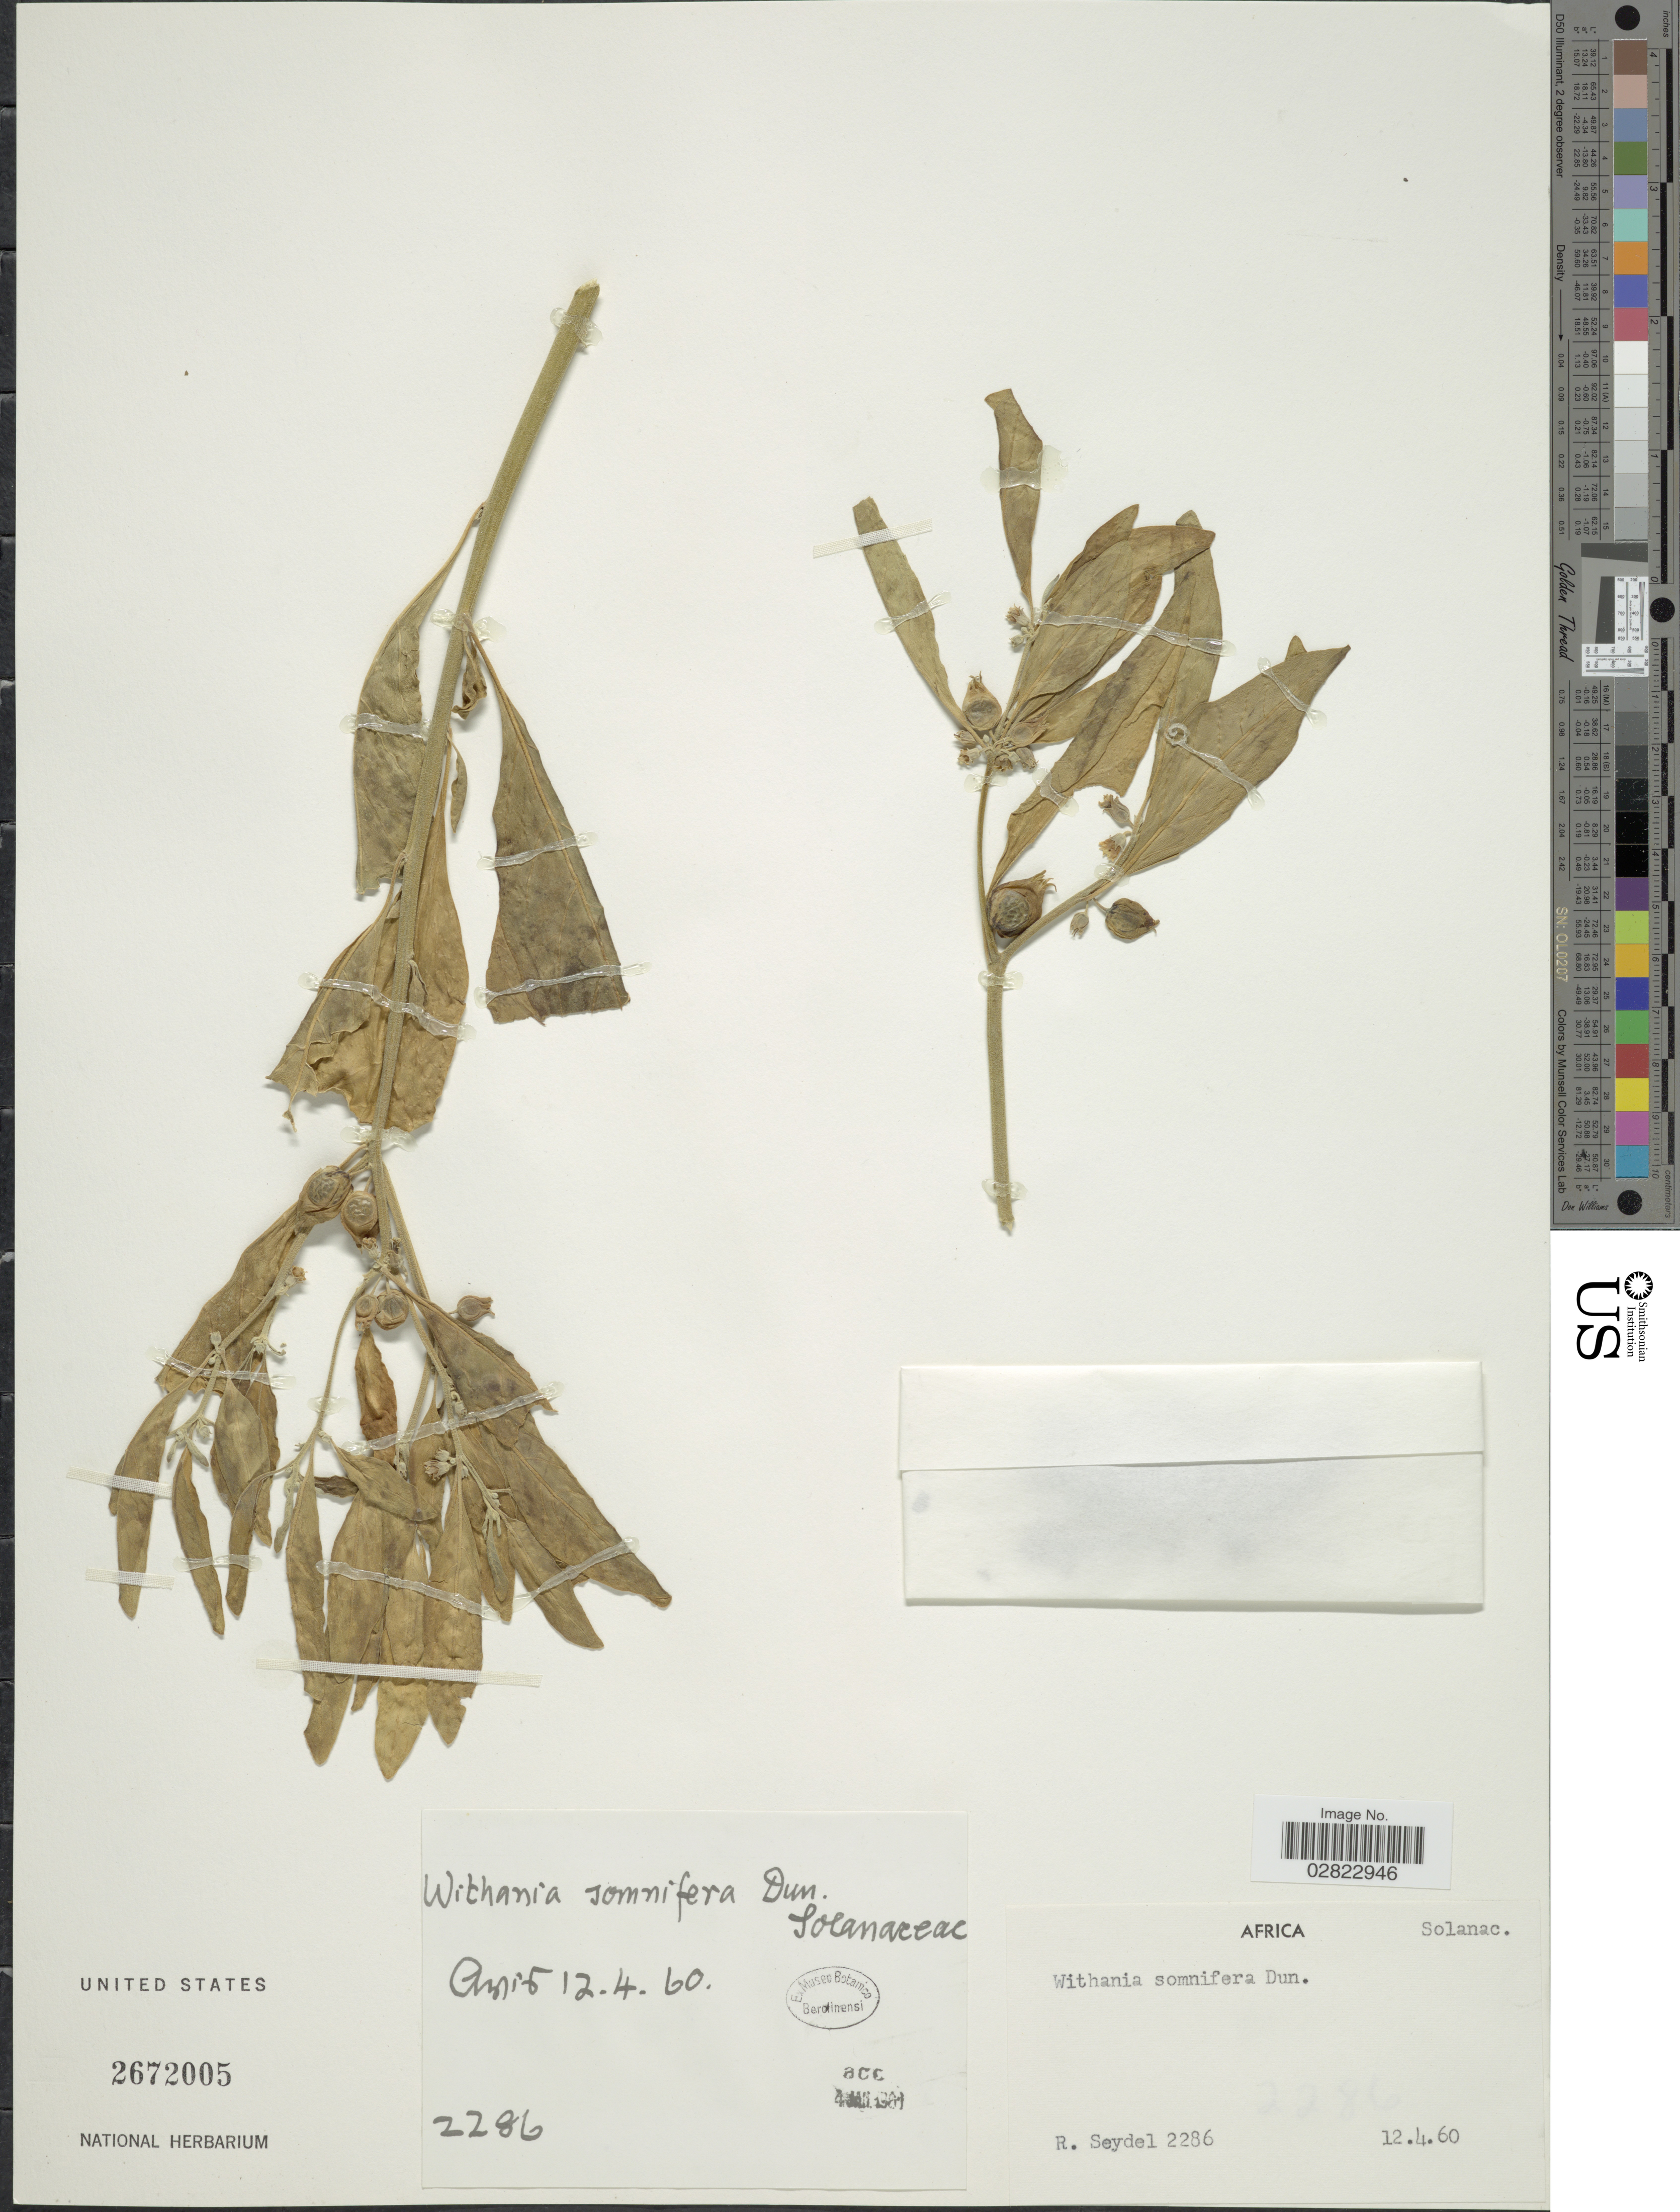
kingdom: Plantae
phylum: Tracheophyta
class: Magnoliopsida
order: Solanales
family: Solanaceae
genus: Withania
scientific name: Withania somnifera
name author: (L.) Dunal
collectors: R. Seydel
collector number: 2286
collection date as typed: Transcribed d/m/y: 12/4/60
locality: Africa. Assif. [interpreted]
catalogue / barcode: US 2672005